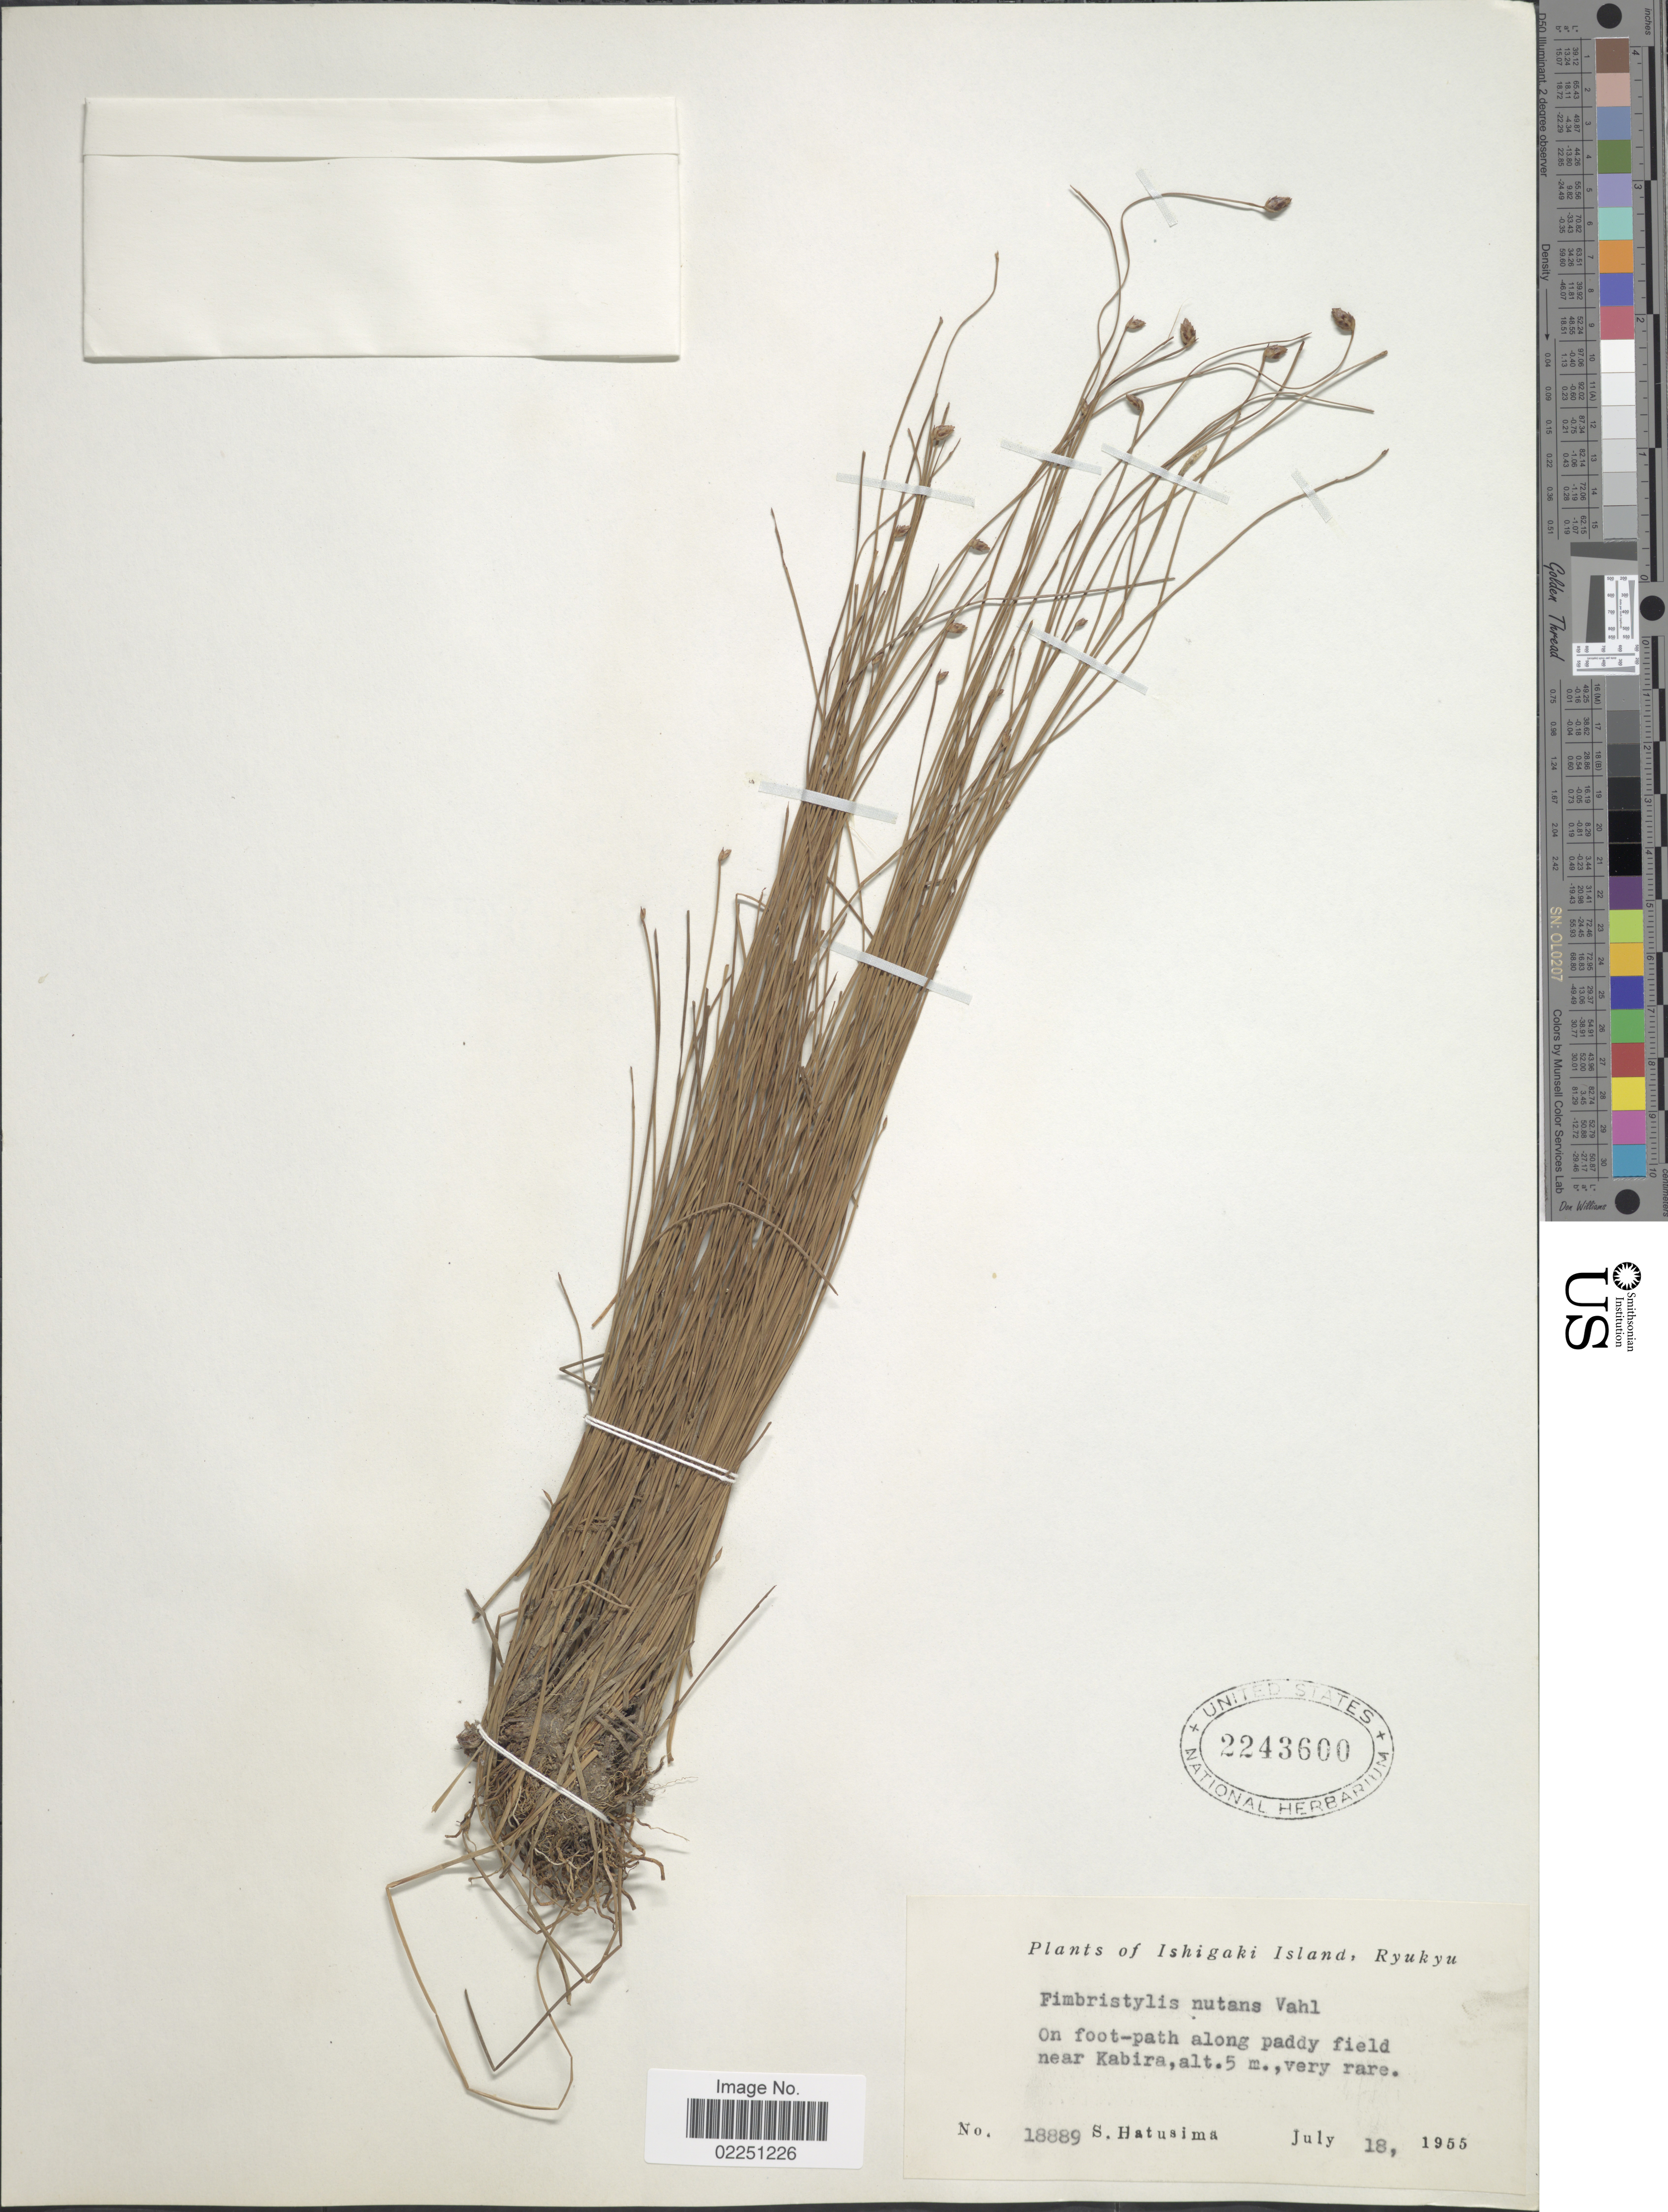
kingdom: Plantae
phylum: Tracheophyta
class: Liliopsida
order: Poales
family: Cyperaceae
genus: Fimbristylis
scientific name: Fimbristylis nutans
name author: (Retz.) Vahl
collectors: S. Hatusima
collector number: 18889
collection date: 1955-07-18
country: Japan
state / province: Okinawa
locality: Ishigaki Island, Ryukyu. On foot-path along paddy field near Kabira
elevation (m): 5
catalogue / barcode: US 2243600